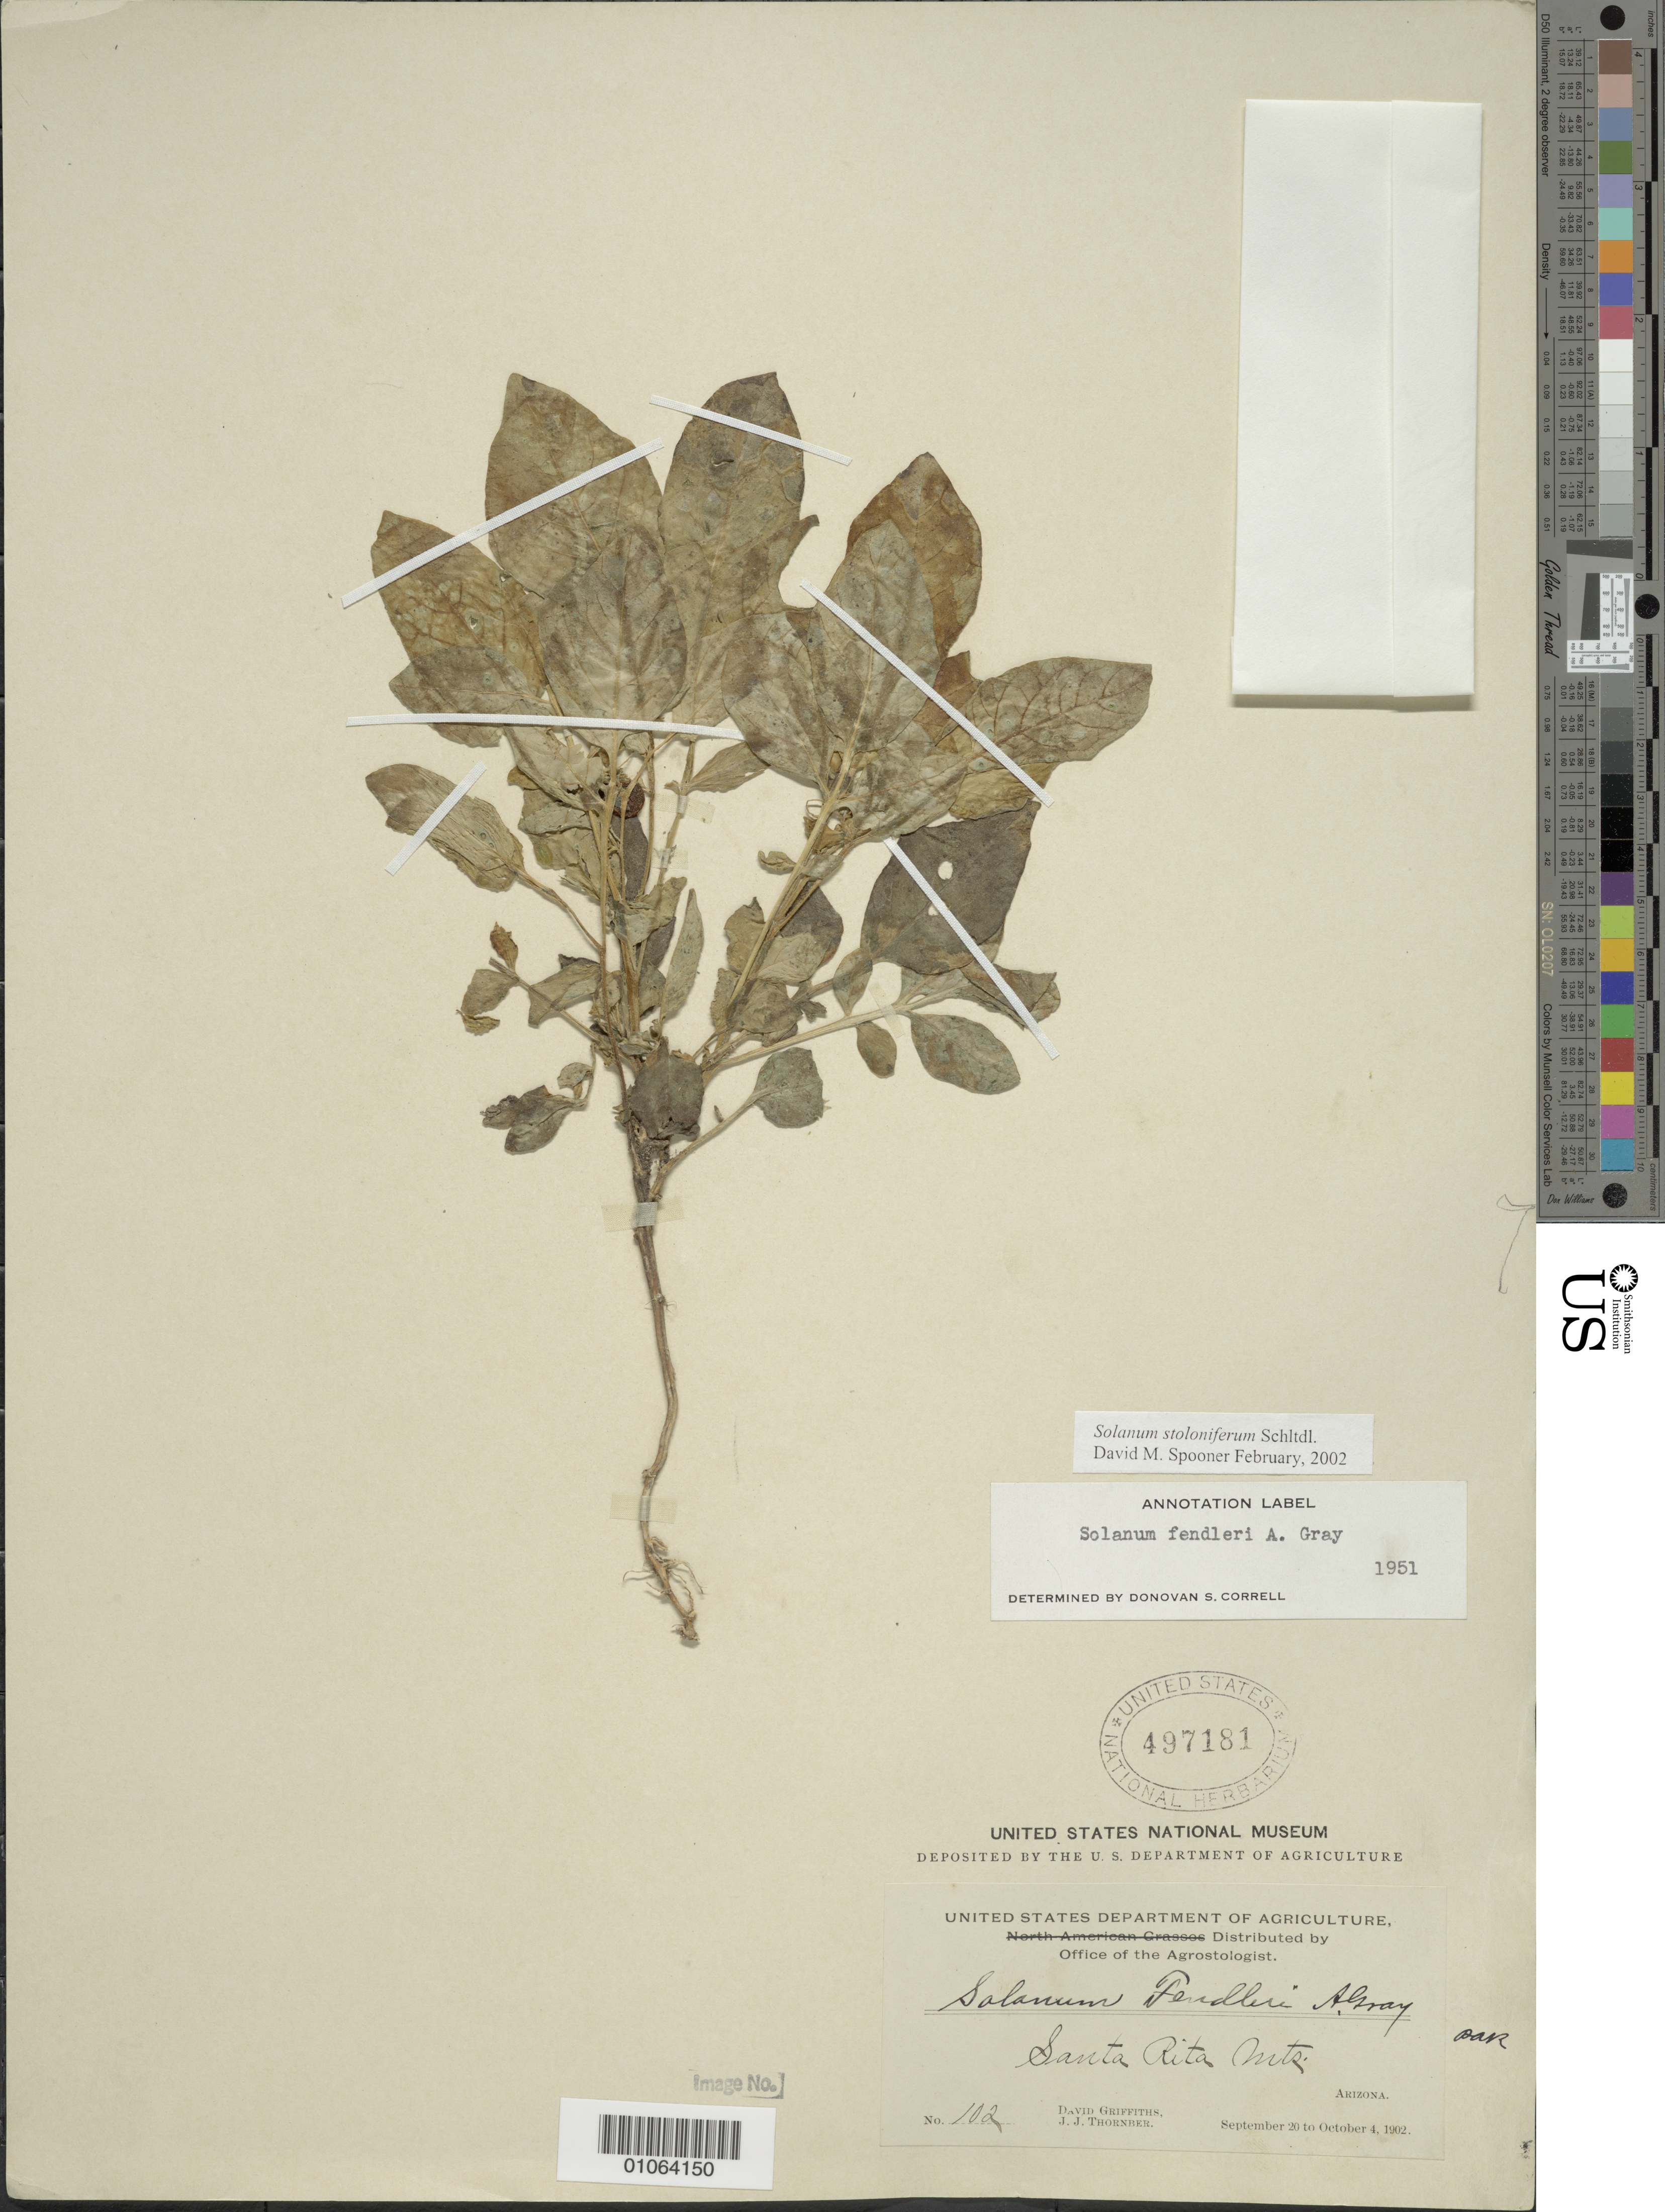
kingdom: Plantae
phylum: Tracheophyta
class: Magnoliopsida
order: Solanales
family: Solanaceae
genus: Solanum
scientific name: Solanum stoloniferum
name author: Schltdl.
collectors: D. Griffiths & J. Thornber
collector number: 102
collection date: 1902-09-20/1902-10-04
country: United States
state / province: Arizona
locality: Santa Rita Mts.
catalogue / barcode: US 497181